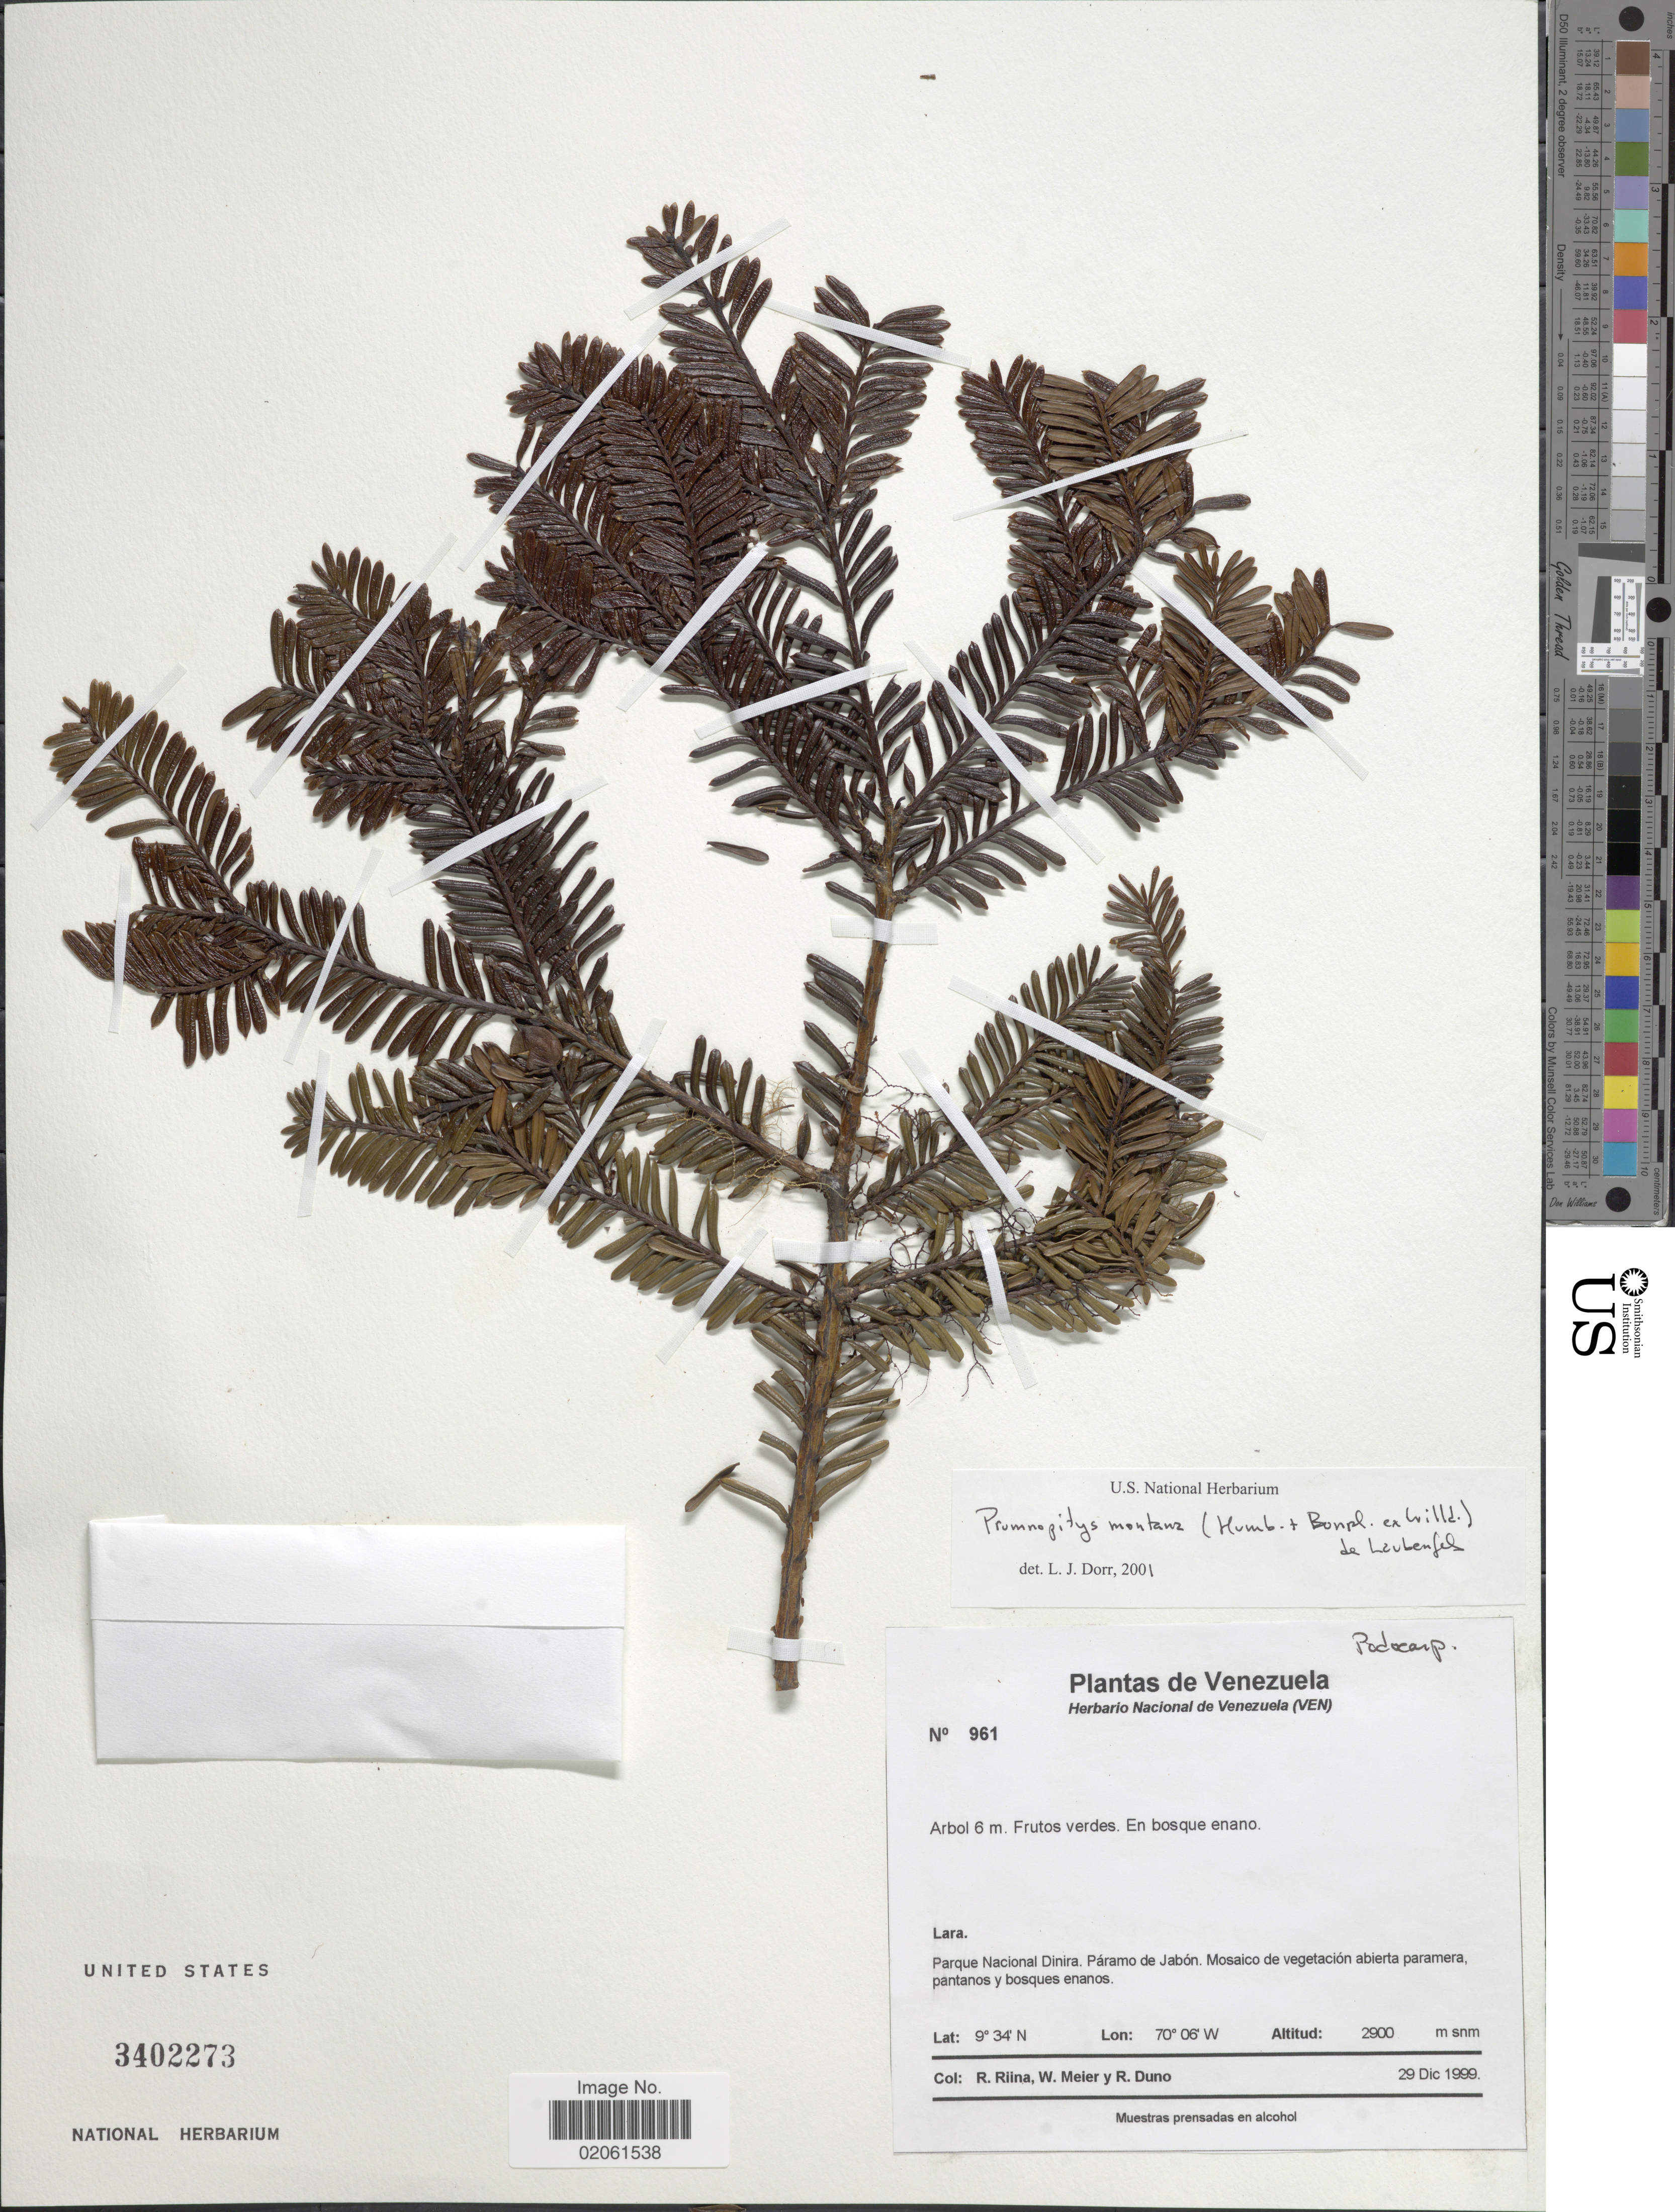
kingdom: Plantae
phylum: Tracheophyta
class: Pinopsida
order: Pinales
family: Podocarpaceae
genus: Podocarpus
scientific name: Podocarpus montanus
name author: (Humb. & Bonpl. ex Willd.) Lodd. ex Endl.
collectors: R. Riina, W. Meier & R. Duno de Stefano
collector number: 961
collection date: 1999-12-29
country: Venezuela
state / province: Lara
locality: Lara, Parque Nacional Dinira, Paramo de Jabon. Mosaic de vegetacion abierta paramera pantanos y bosques enanos.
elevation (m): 2900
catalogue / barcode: US 3402273